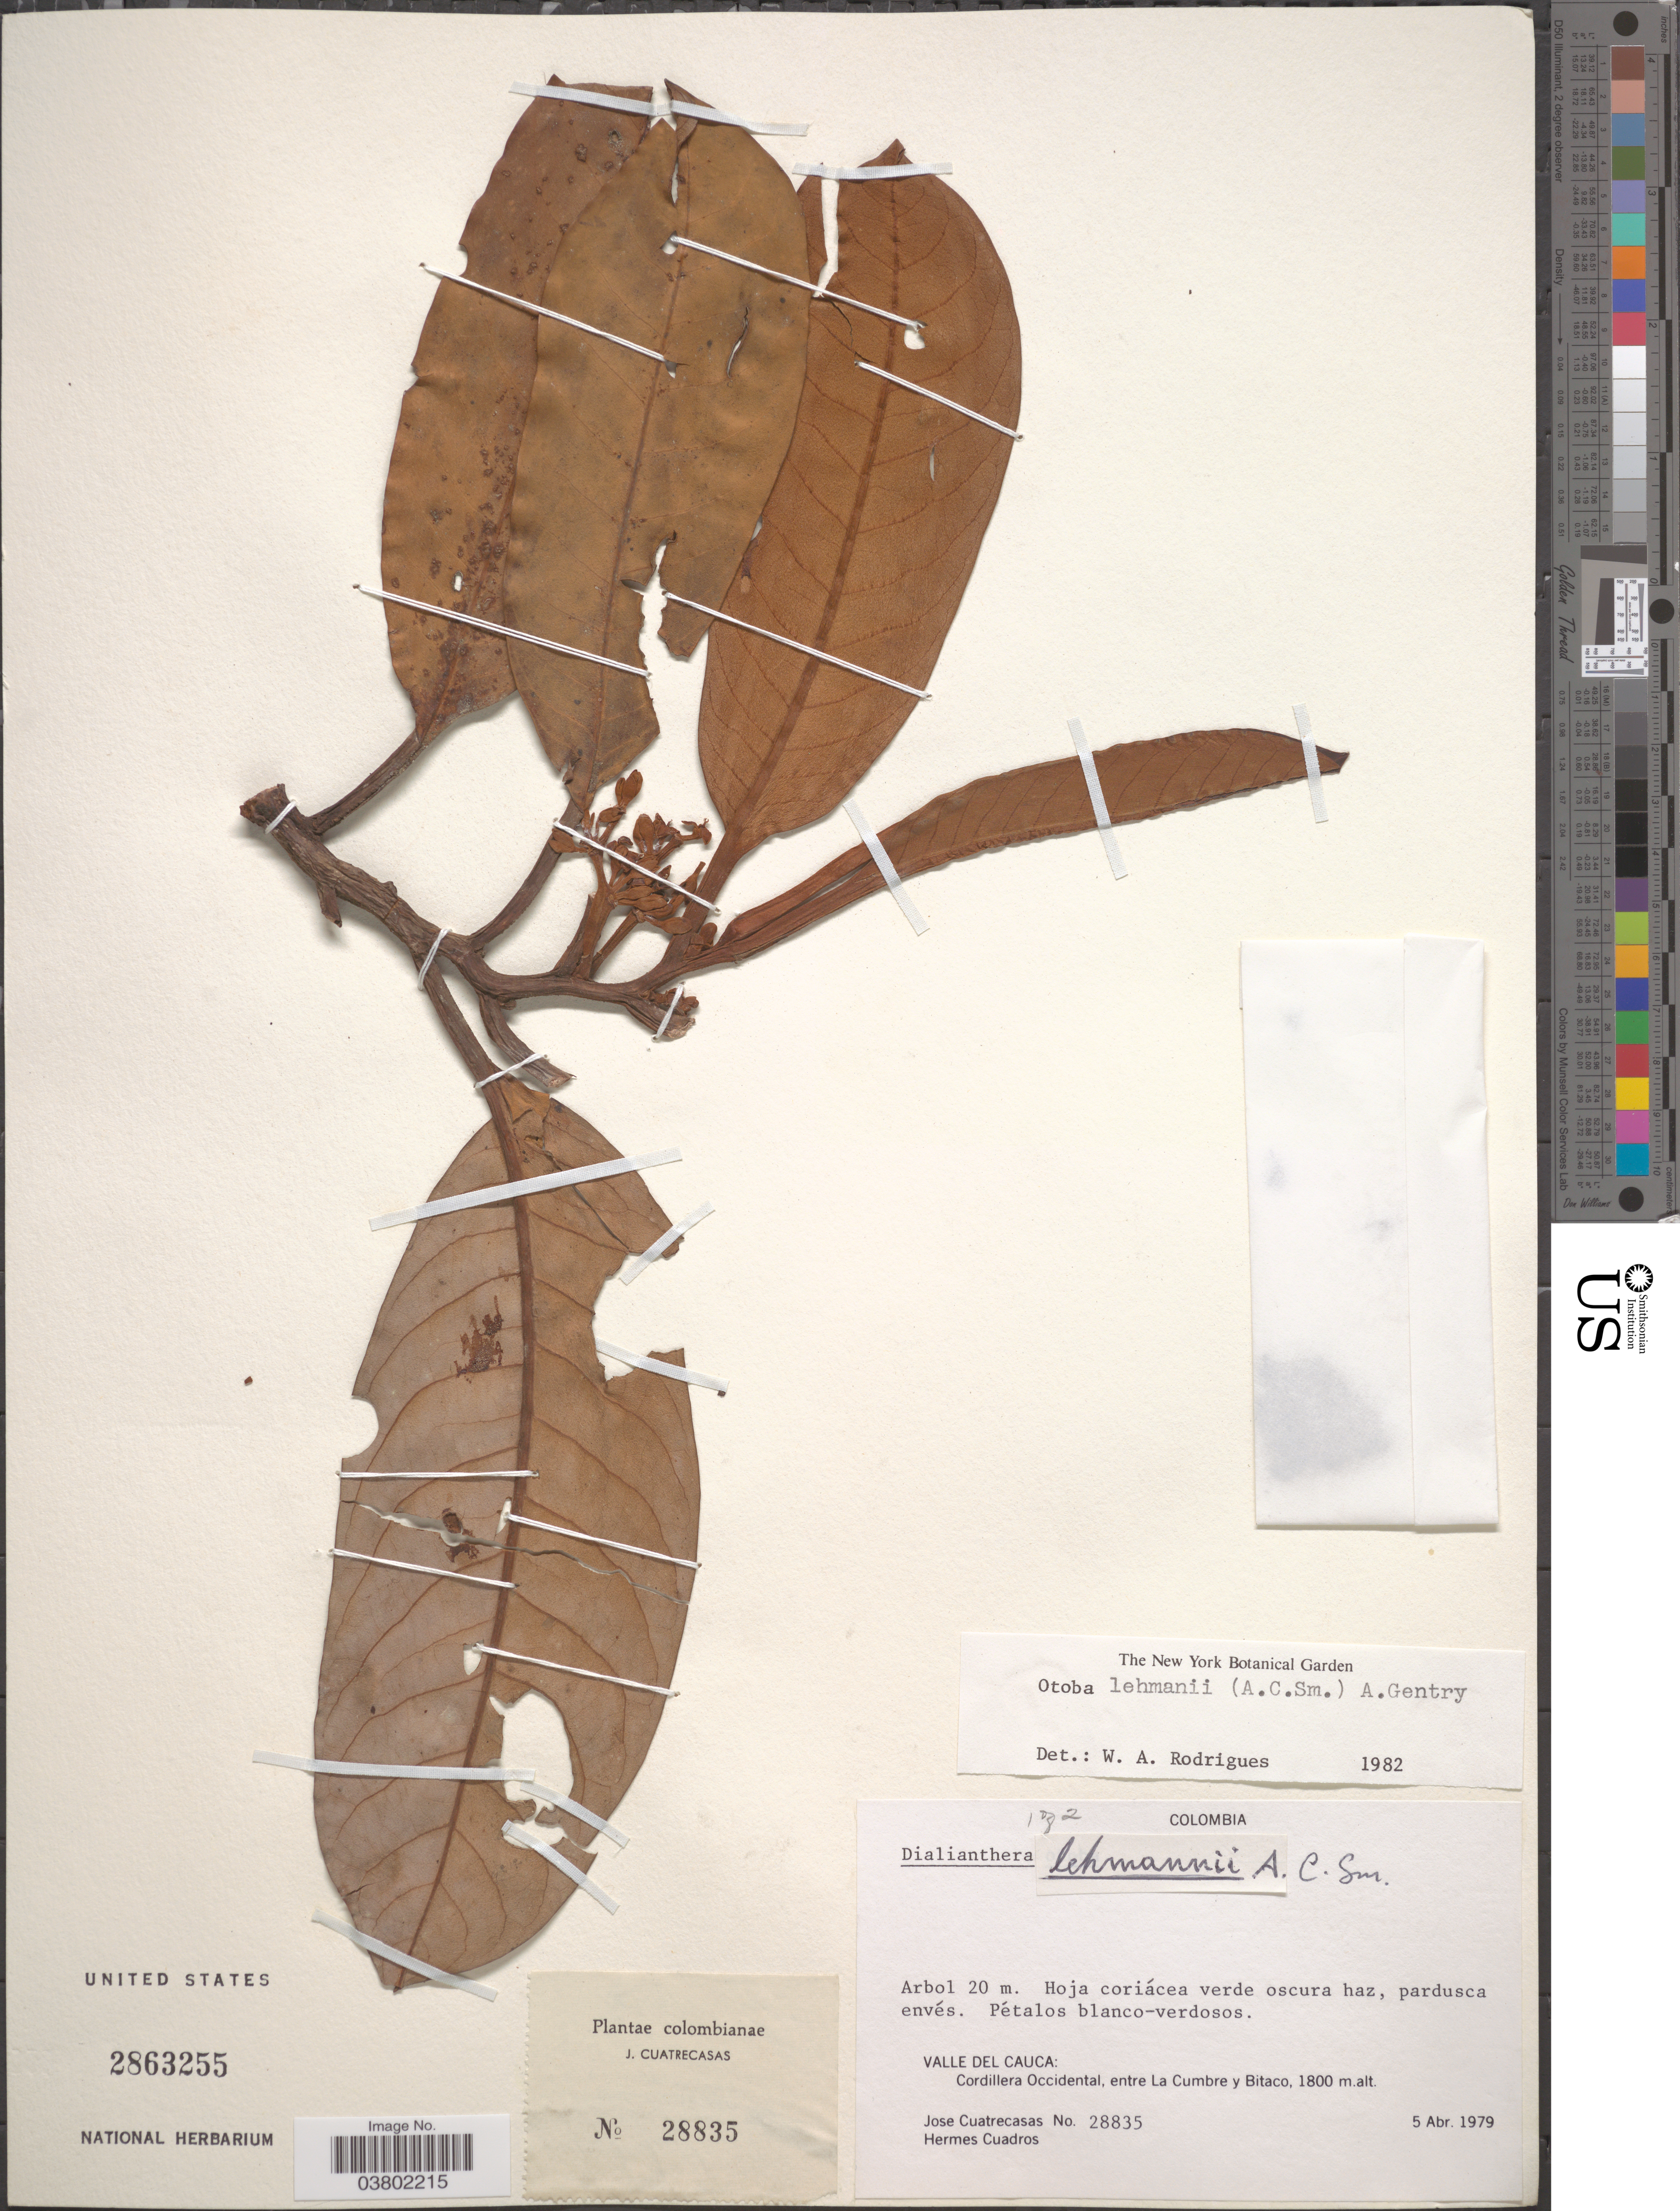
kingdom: Plantae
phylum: Tracheophyta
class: Magnoliopsida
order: Magnoliales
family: Myristicaceae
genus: Otoba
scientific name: Otoba lehmannii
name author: (A.C. Sm.) A.H. Gentry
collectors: J. Cuatrecasas & H. Cuadros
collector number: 28835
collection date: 1979-04-05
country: Colombia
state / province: Valle del Cauca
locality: Cordillera Occidental, entre La Cumbre y Bitaco.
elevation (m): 1800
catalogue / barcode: US 2863255